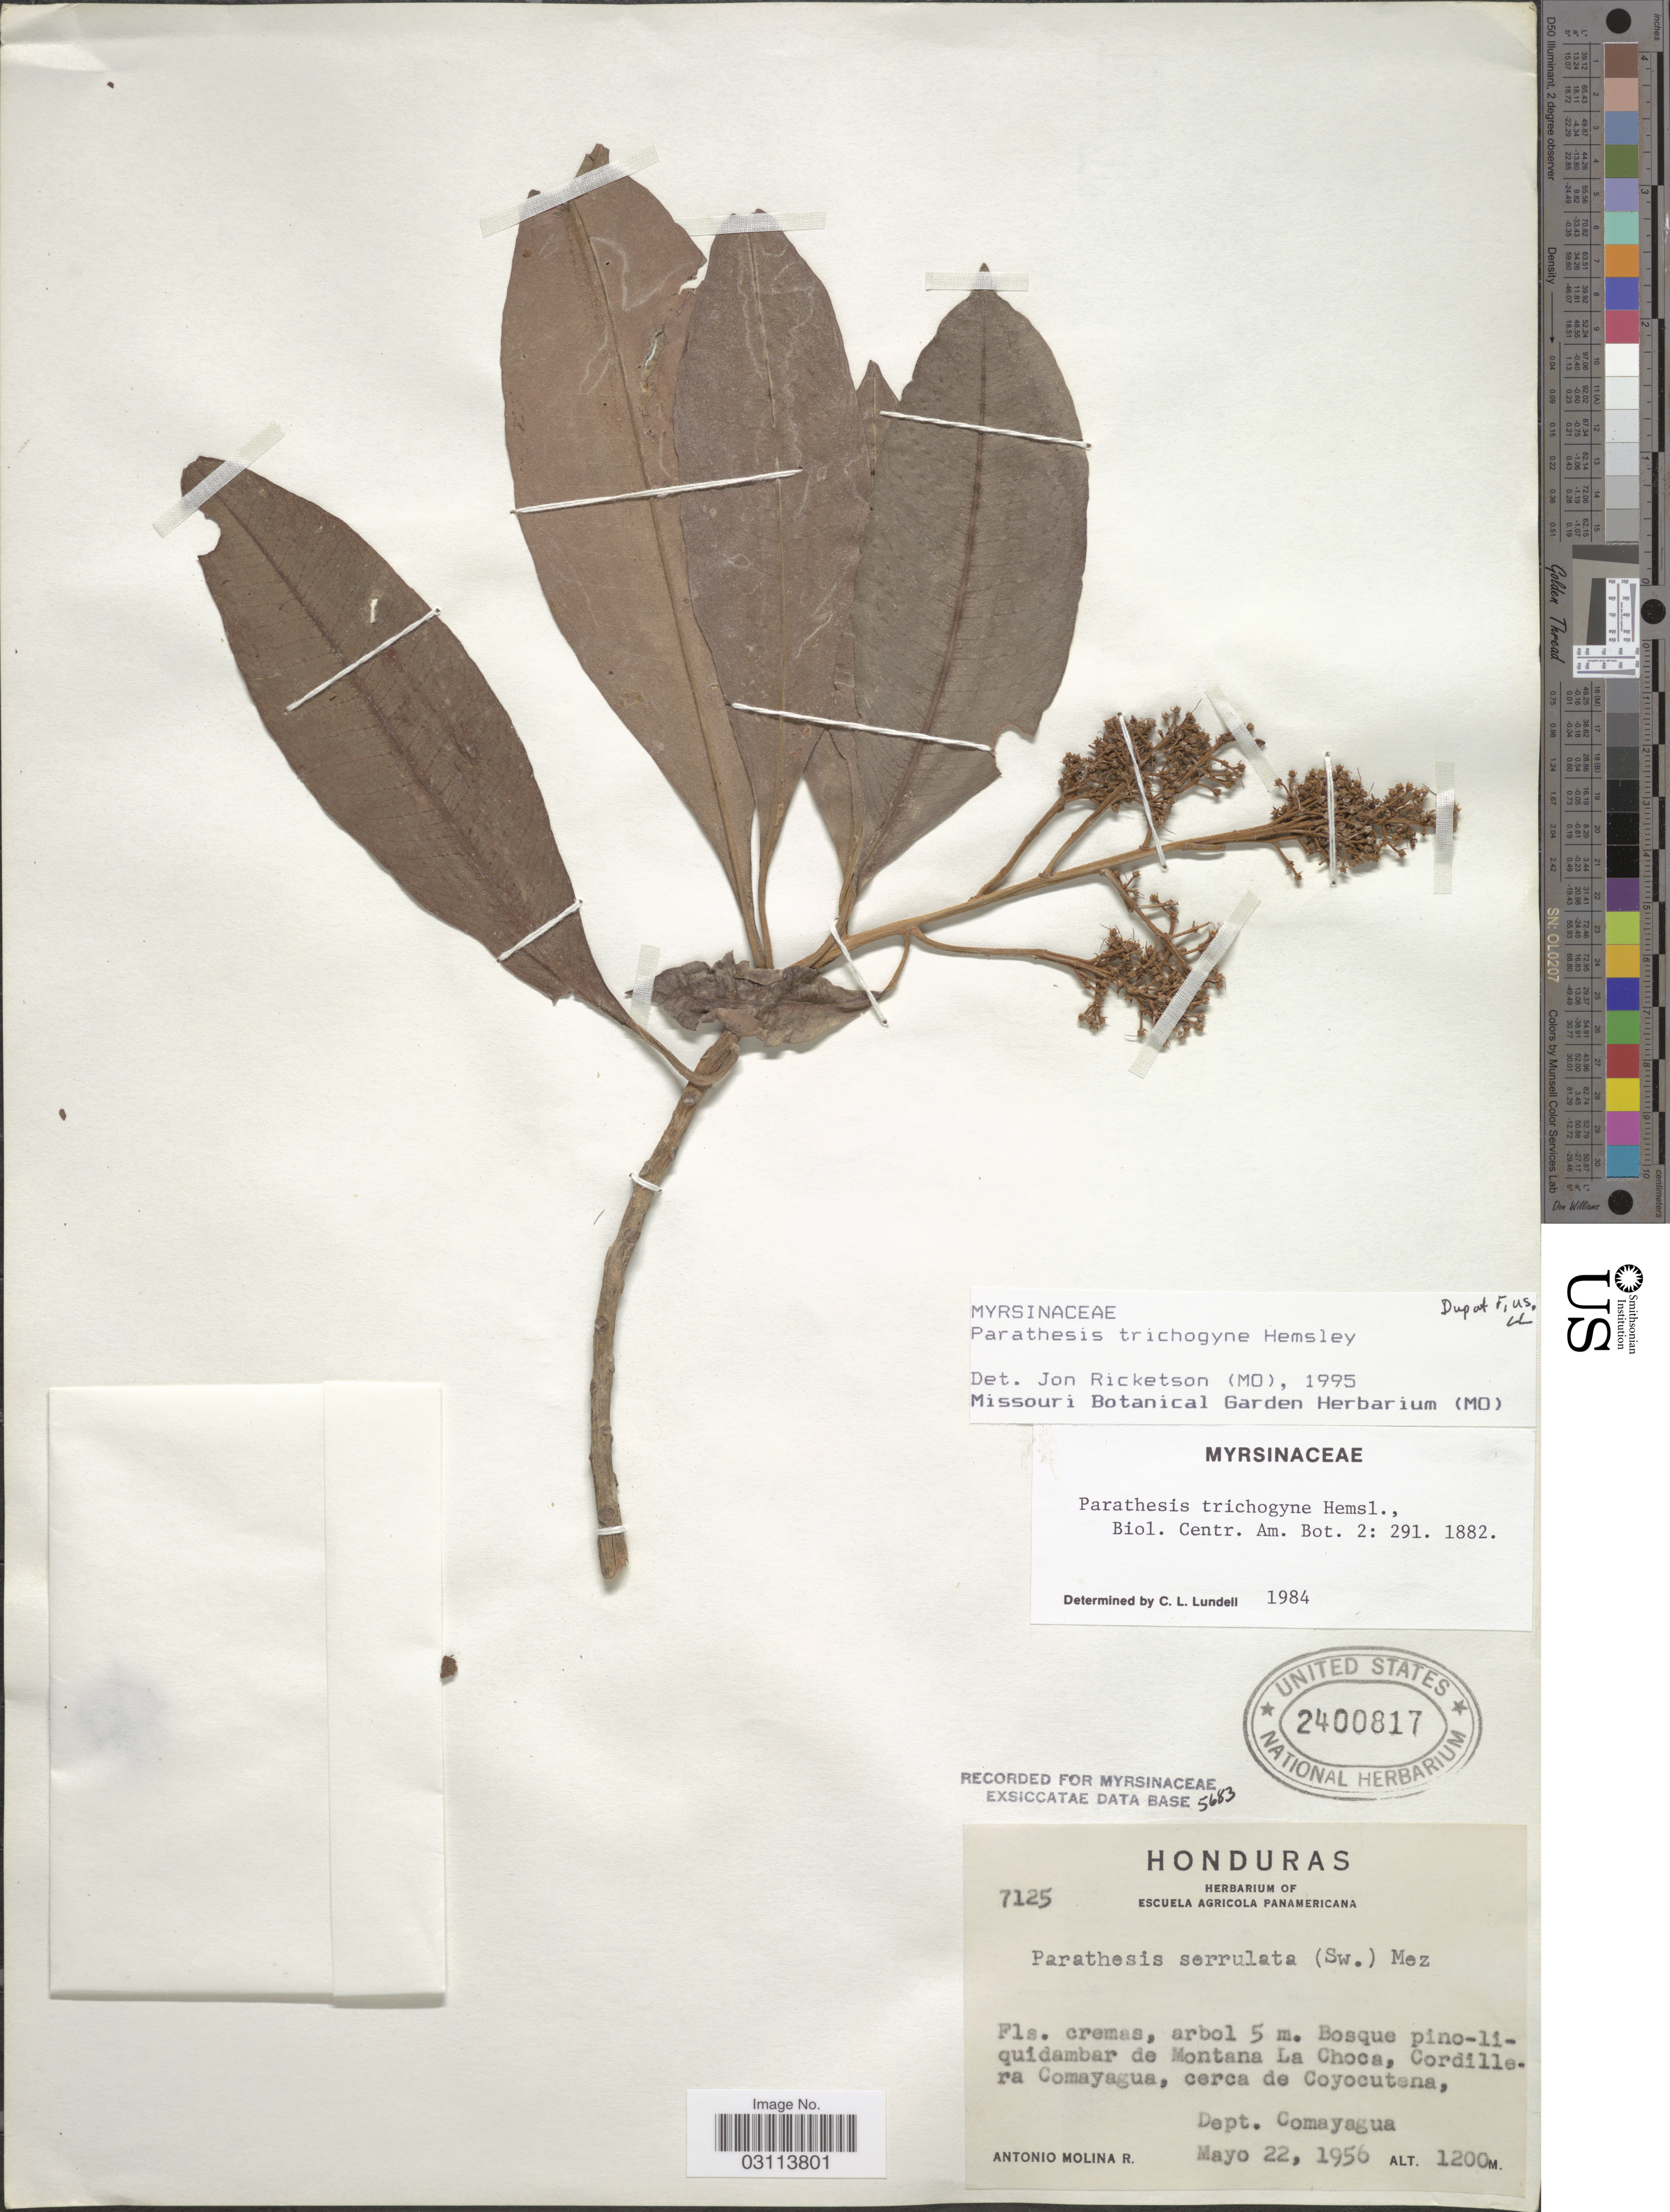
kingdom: Plantae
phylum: Tracheophyta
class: Magnoliopsida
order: Ericales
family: Primulaceae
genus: Parathesis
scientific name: Parathesis trichogyne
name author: Hemsl.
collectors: A. Molina R.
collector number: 7125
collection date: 1956-05-22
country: Honduras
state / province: Comayagua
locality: Bosque pino-li-quidambar de Montana La Choca, Cordillera Comayagua, cerca de Coyocutana, Dept. Comayagua.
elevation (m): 1200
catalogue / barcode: US 2400817